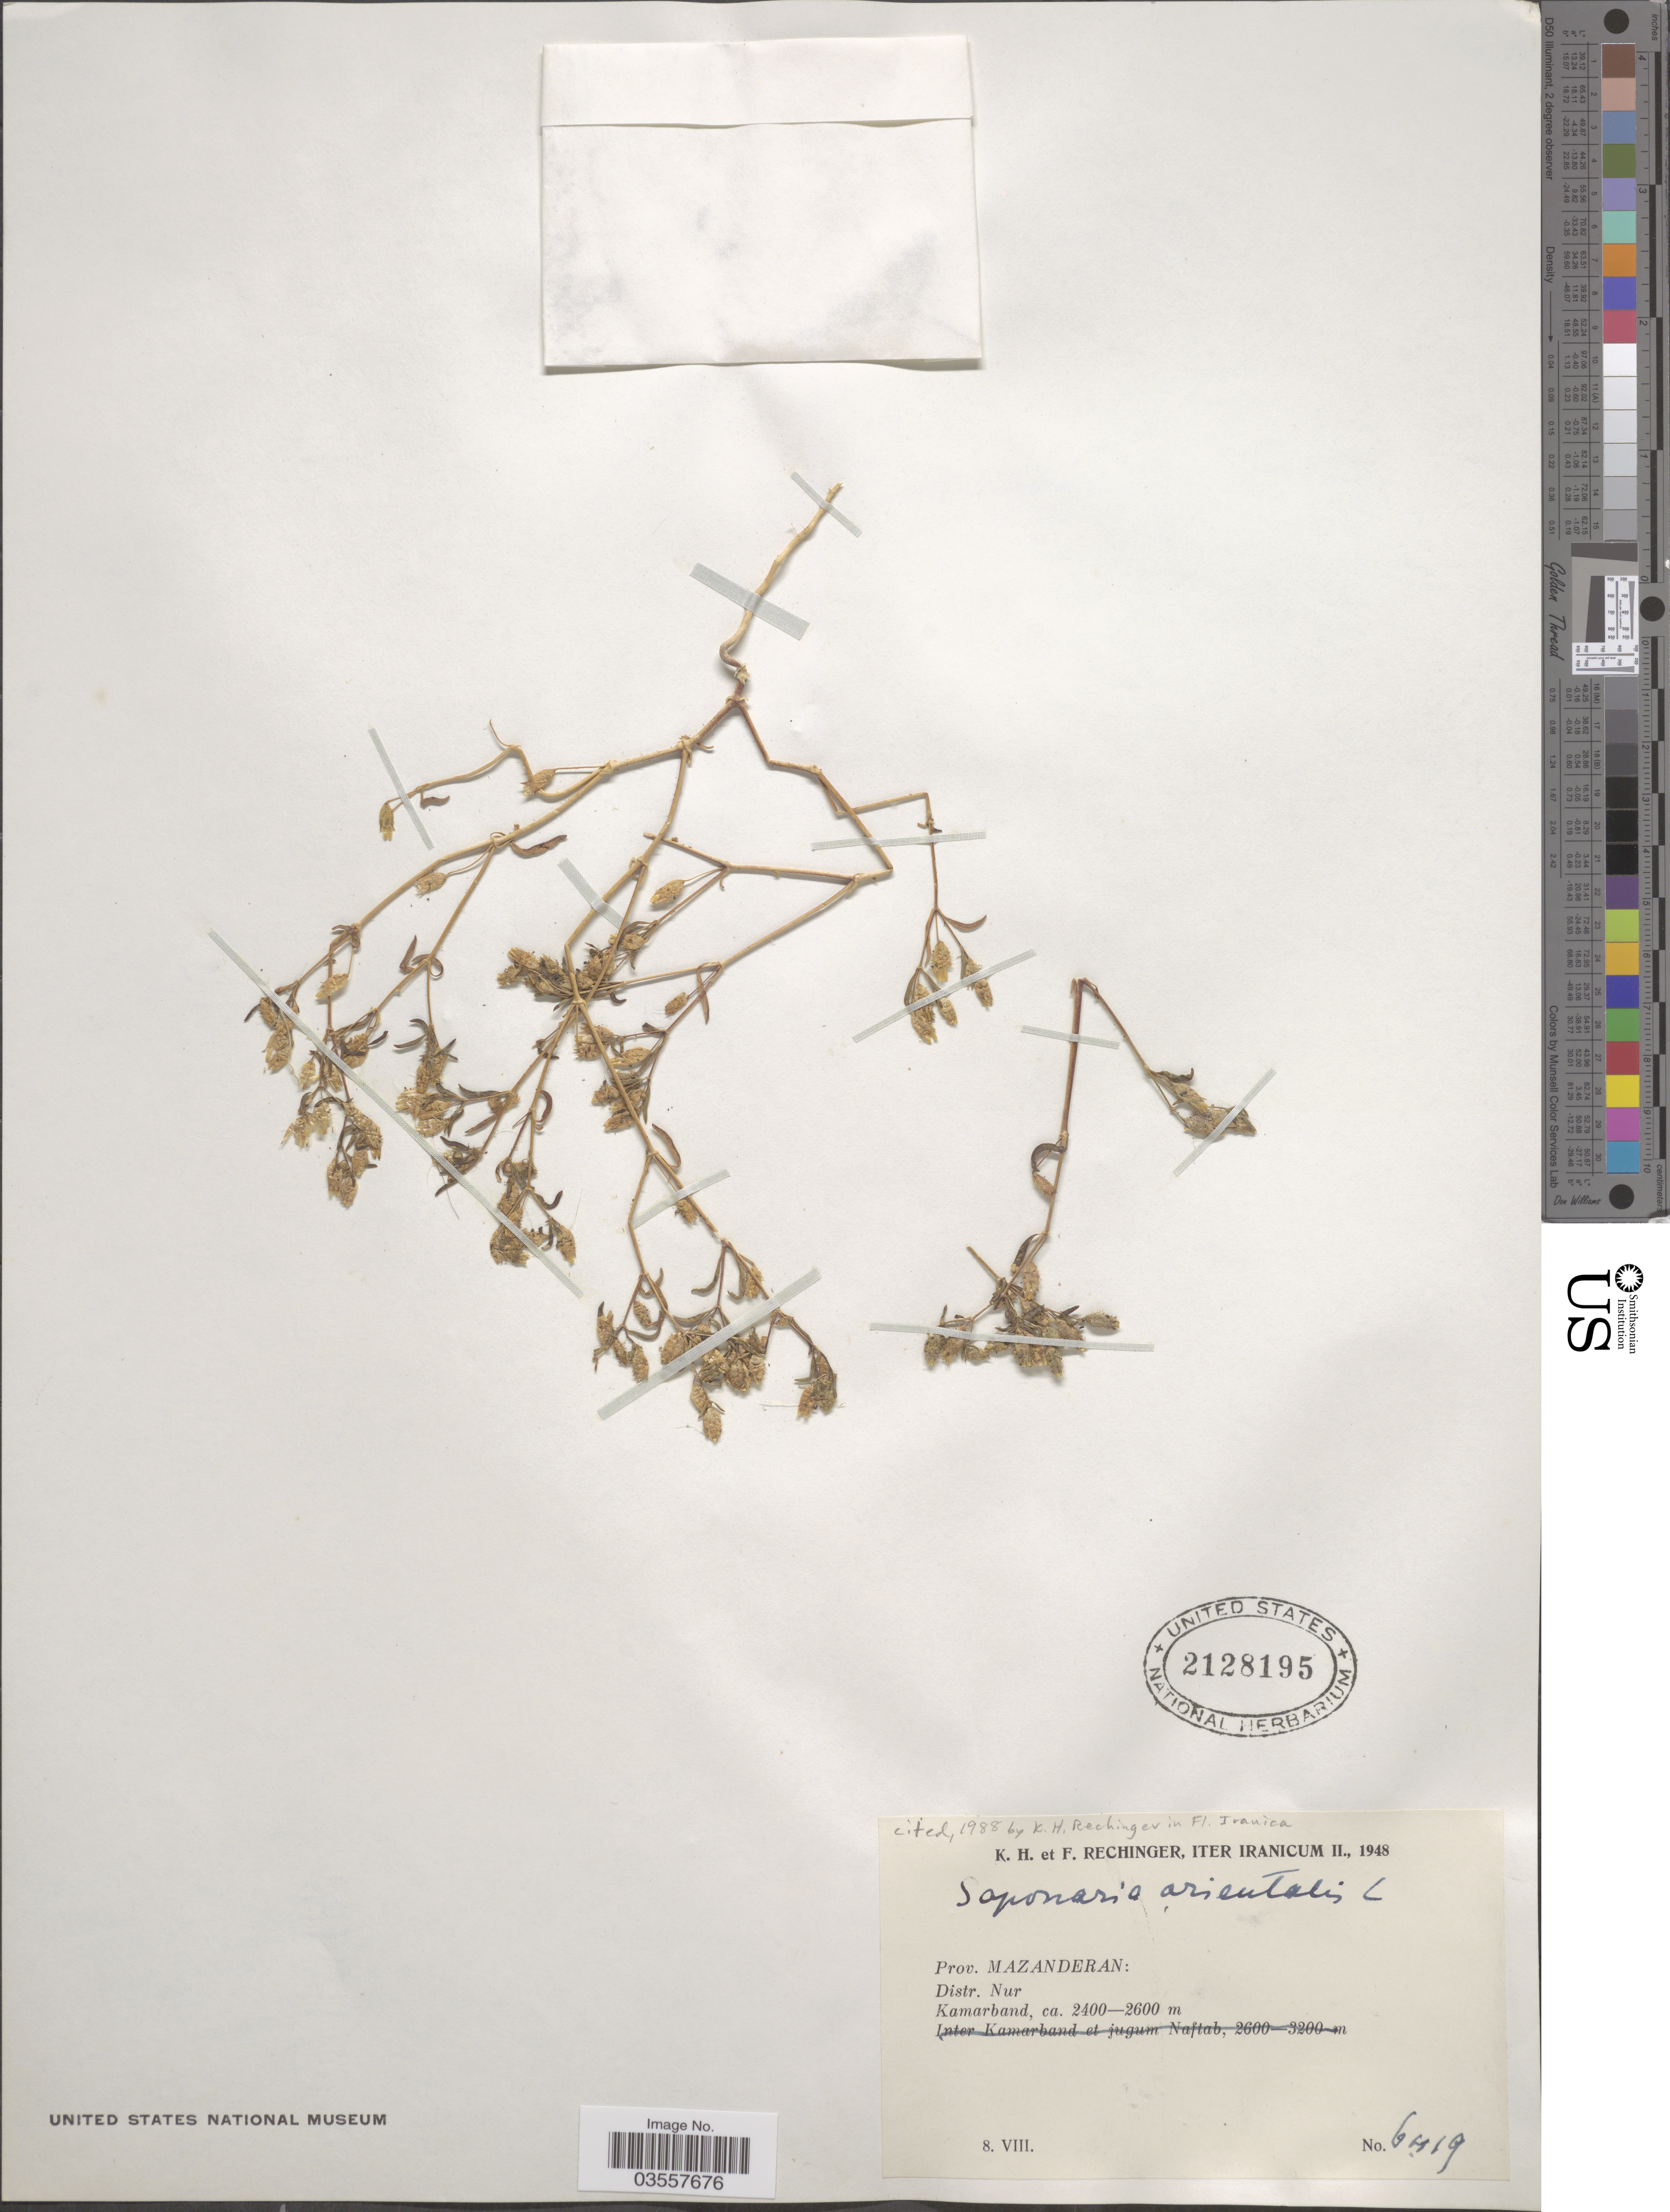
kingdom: Plantae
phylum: Tracheophyta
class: Magnoliopsida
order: Caryophyllales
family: Caryophyllaceae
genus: Saponaria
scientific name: Saponaria orientalis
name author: L.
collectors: K. H. Rechinger & F. Rechinger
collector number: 6419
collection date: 1948-08-08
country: Iran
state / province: Mazandaran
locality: Prov. Mazanderan: Distr. Nur. Kamarband.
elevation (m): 2400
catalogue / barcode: US 2128195